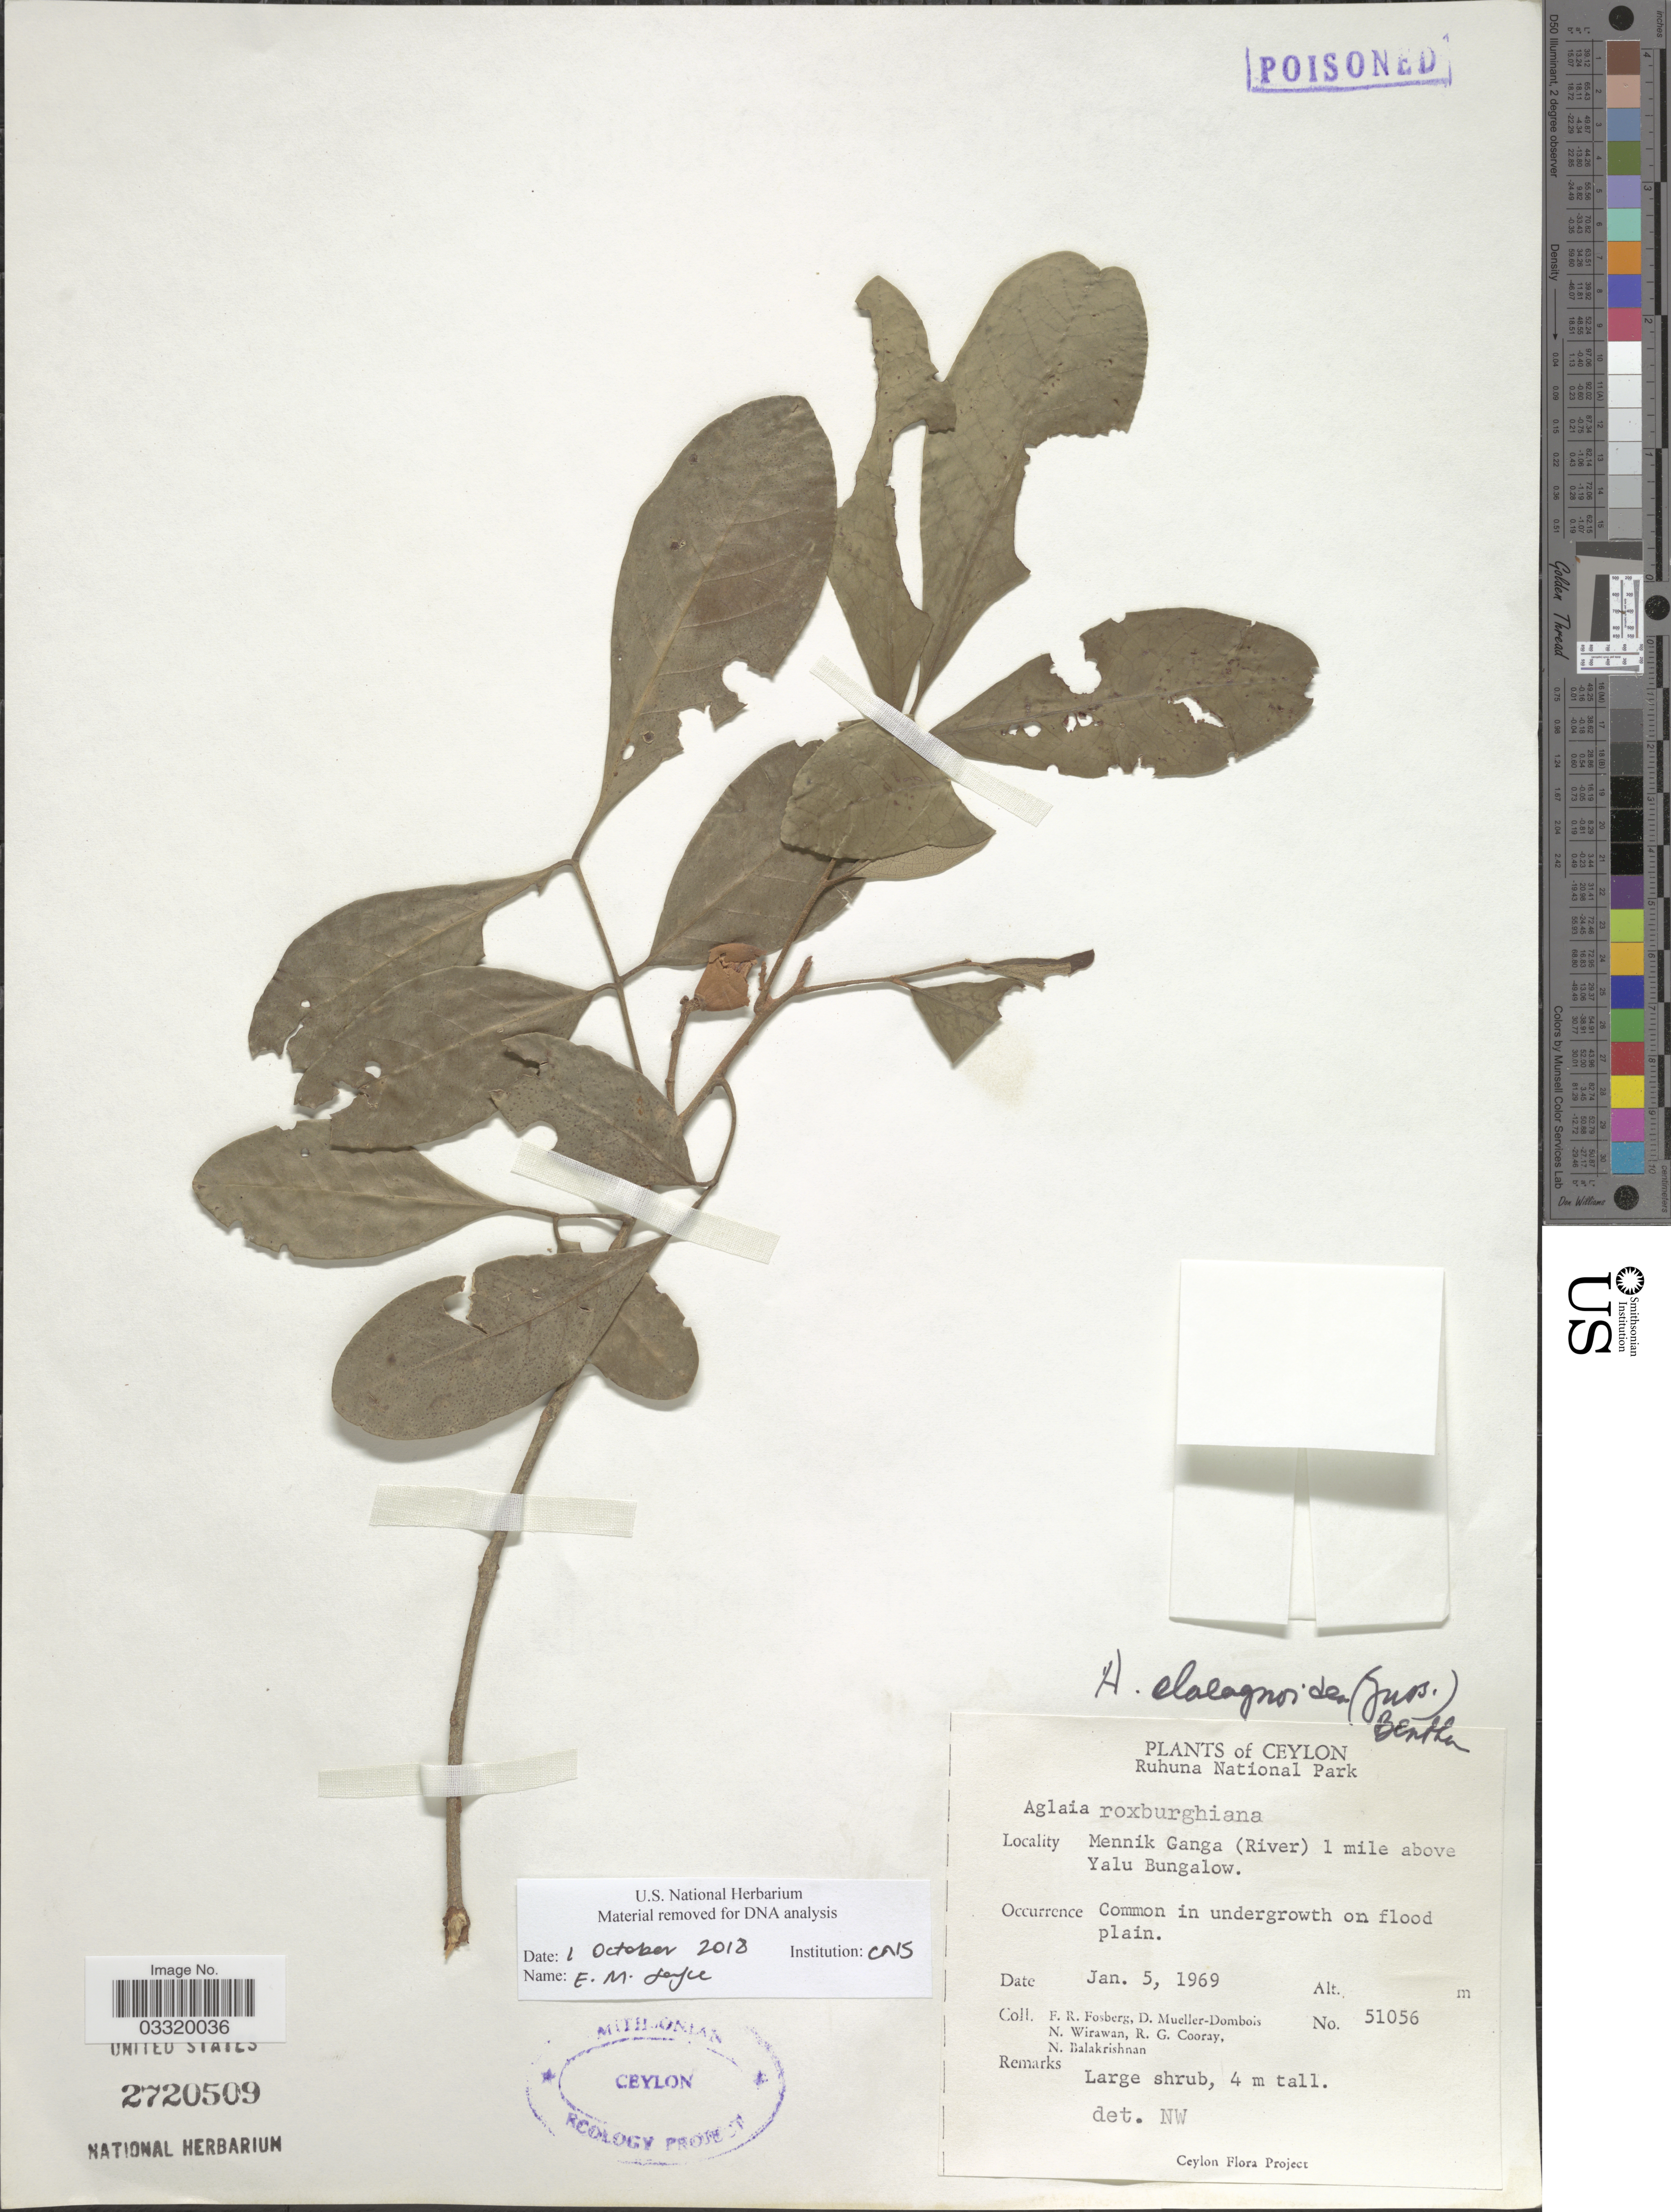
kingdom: Plantae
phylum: Tracheophyta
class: Magnoliopsida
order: Sapindales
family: Meliaceae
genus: Aglaia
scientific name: Aglaia elaeagnoidea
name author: (A. Juss.) Benth.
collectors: F. R. Fosberg, D. Meuller-Dombois, N. Wirawan, R. Cooray & N. Balakrishnan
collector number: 51056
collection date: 1969-01-05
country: Sri Lanka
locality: Ceylon. Ruhuna National Park. Mennik Ganga (River) 1 mile above Yalu Bungalow.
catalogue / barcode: US 2720509